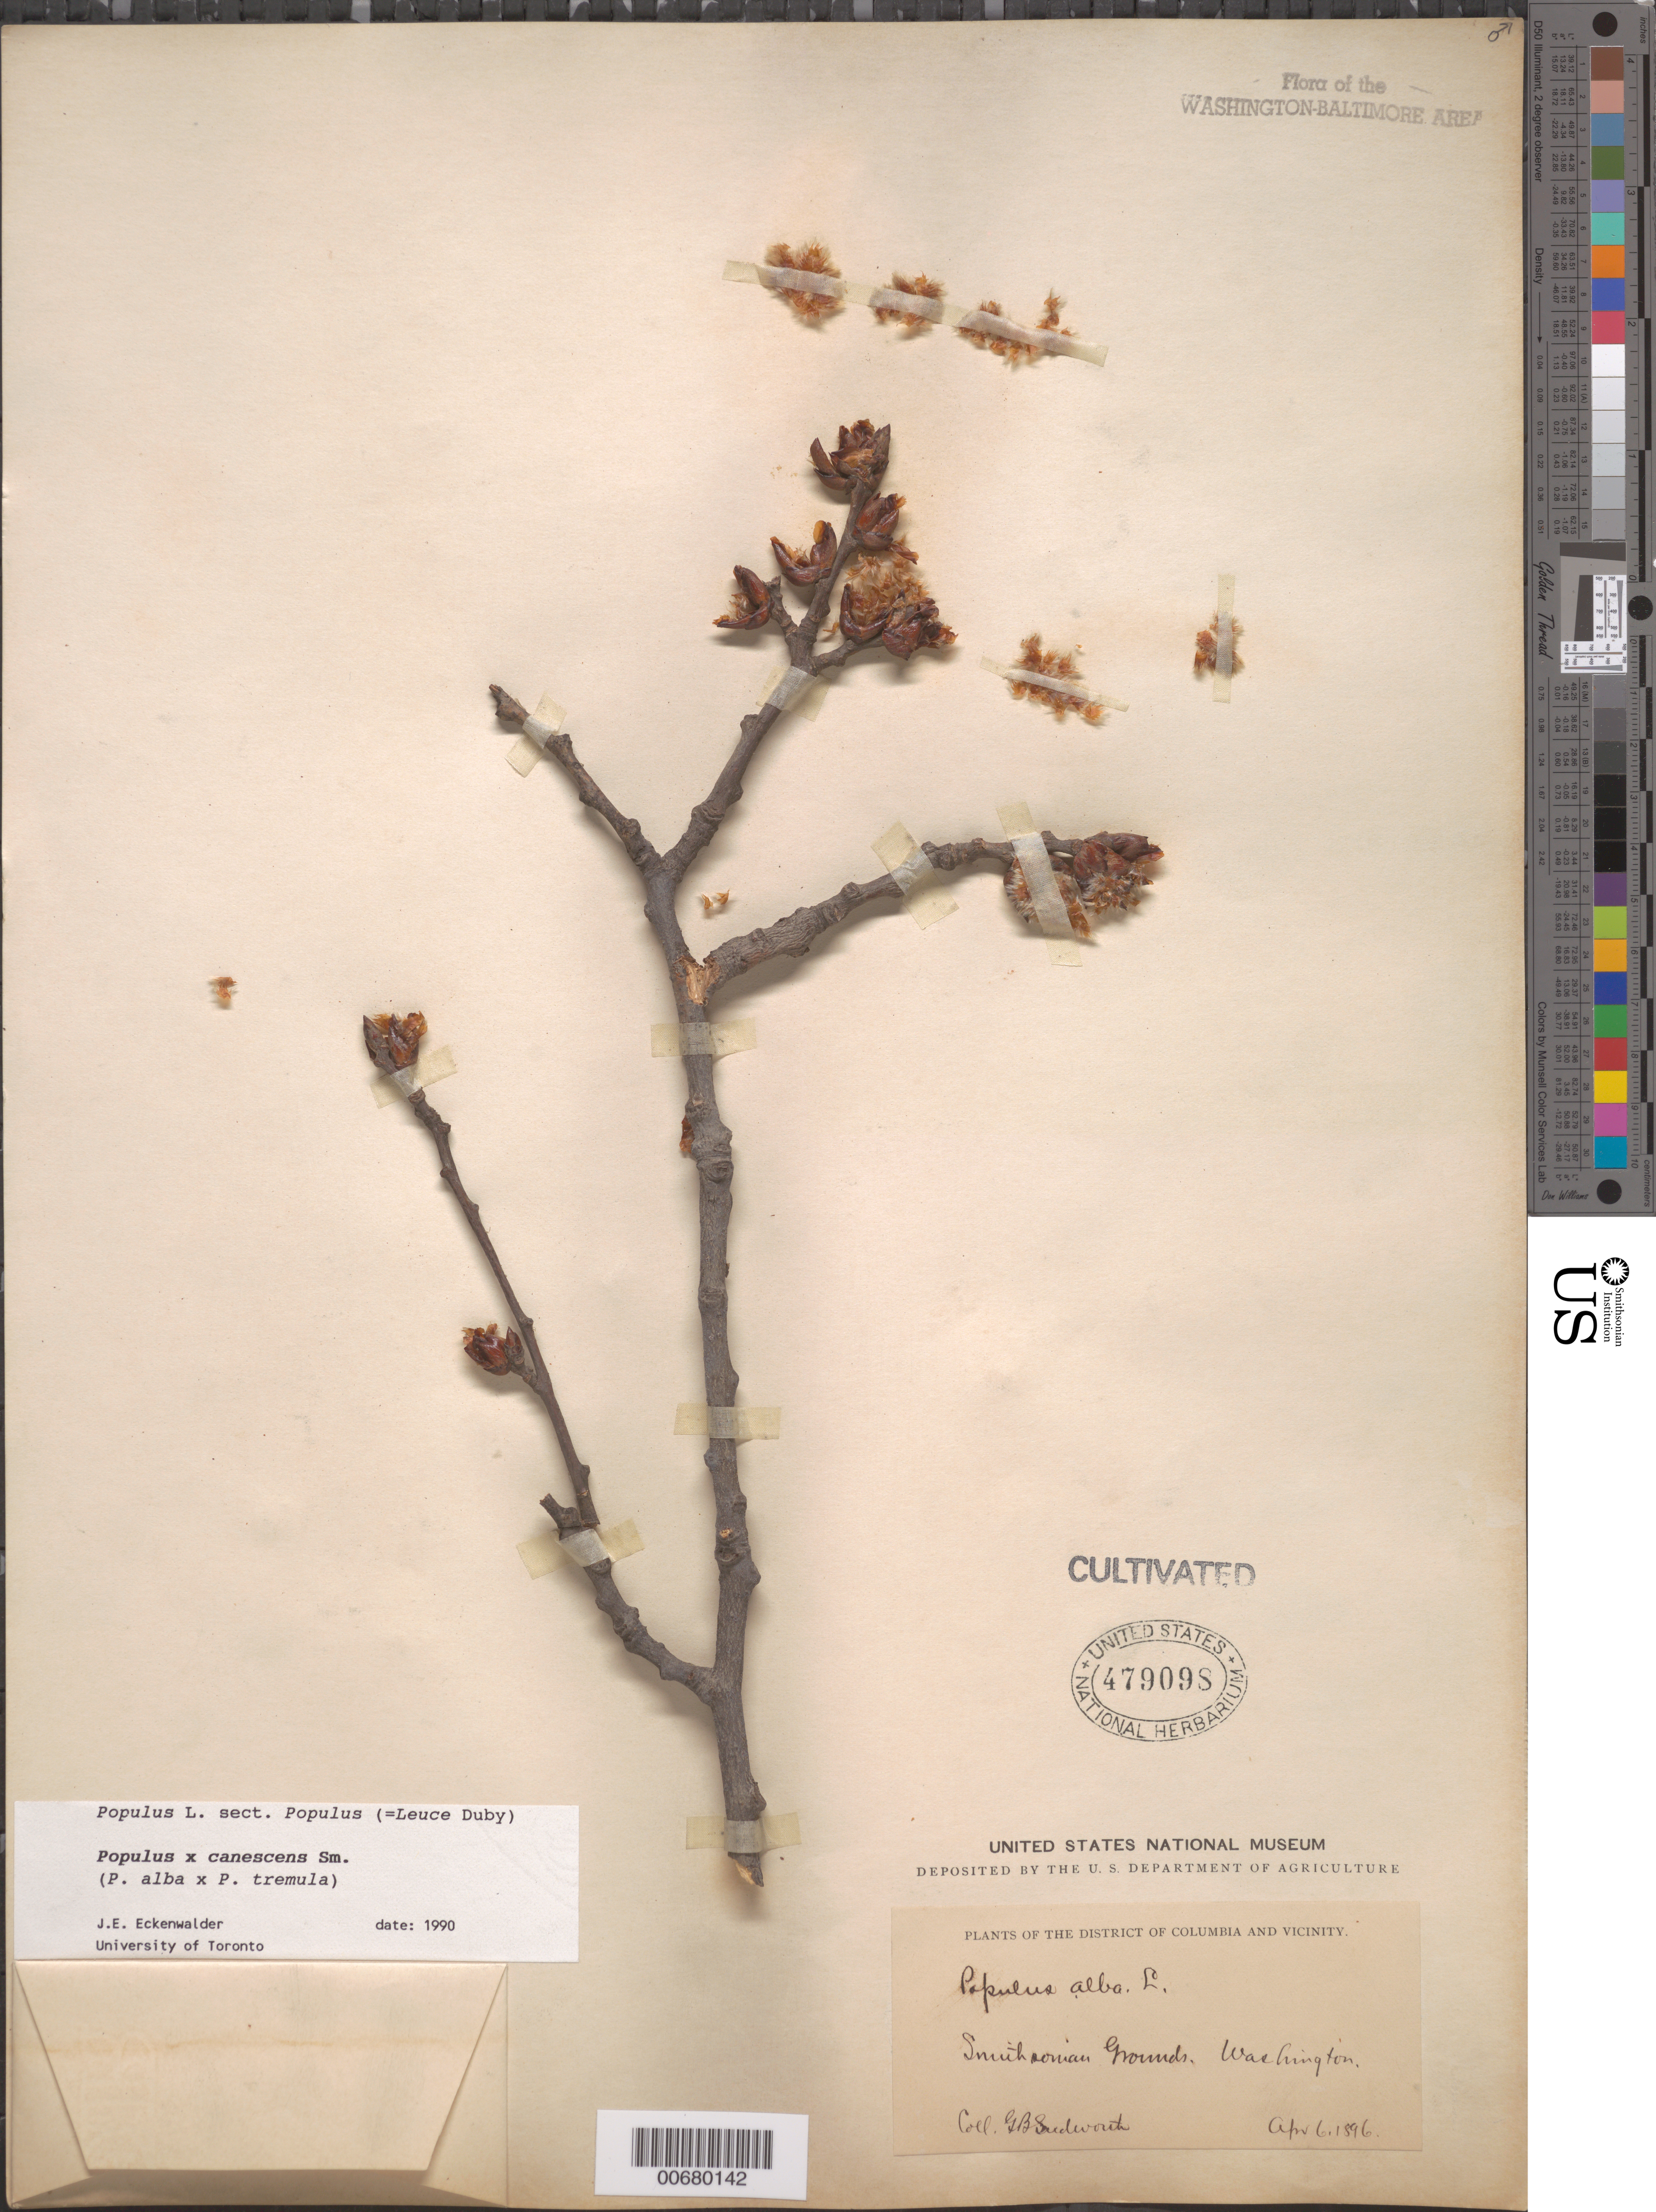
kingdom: Plantae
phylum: Tracheophyta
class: Magnoliopsida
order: Malpighiales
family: Salicaceae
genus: Populus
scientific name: Populus x canescens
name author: (Aiton) Sm.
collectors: G. B. Sudworth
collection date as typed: Apr. 6, 1896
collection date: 1896-04-06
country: United States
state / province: District of Columbia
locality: Smithsonian grounds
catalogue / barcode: US 479098